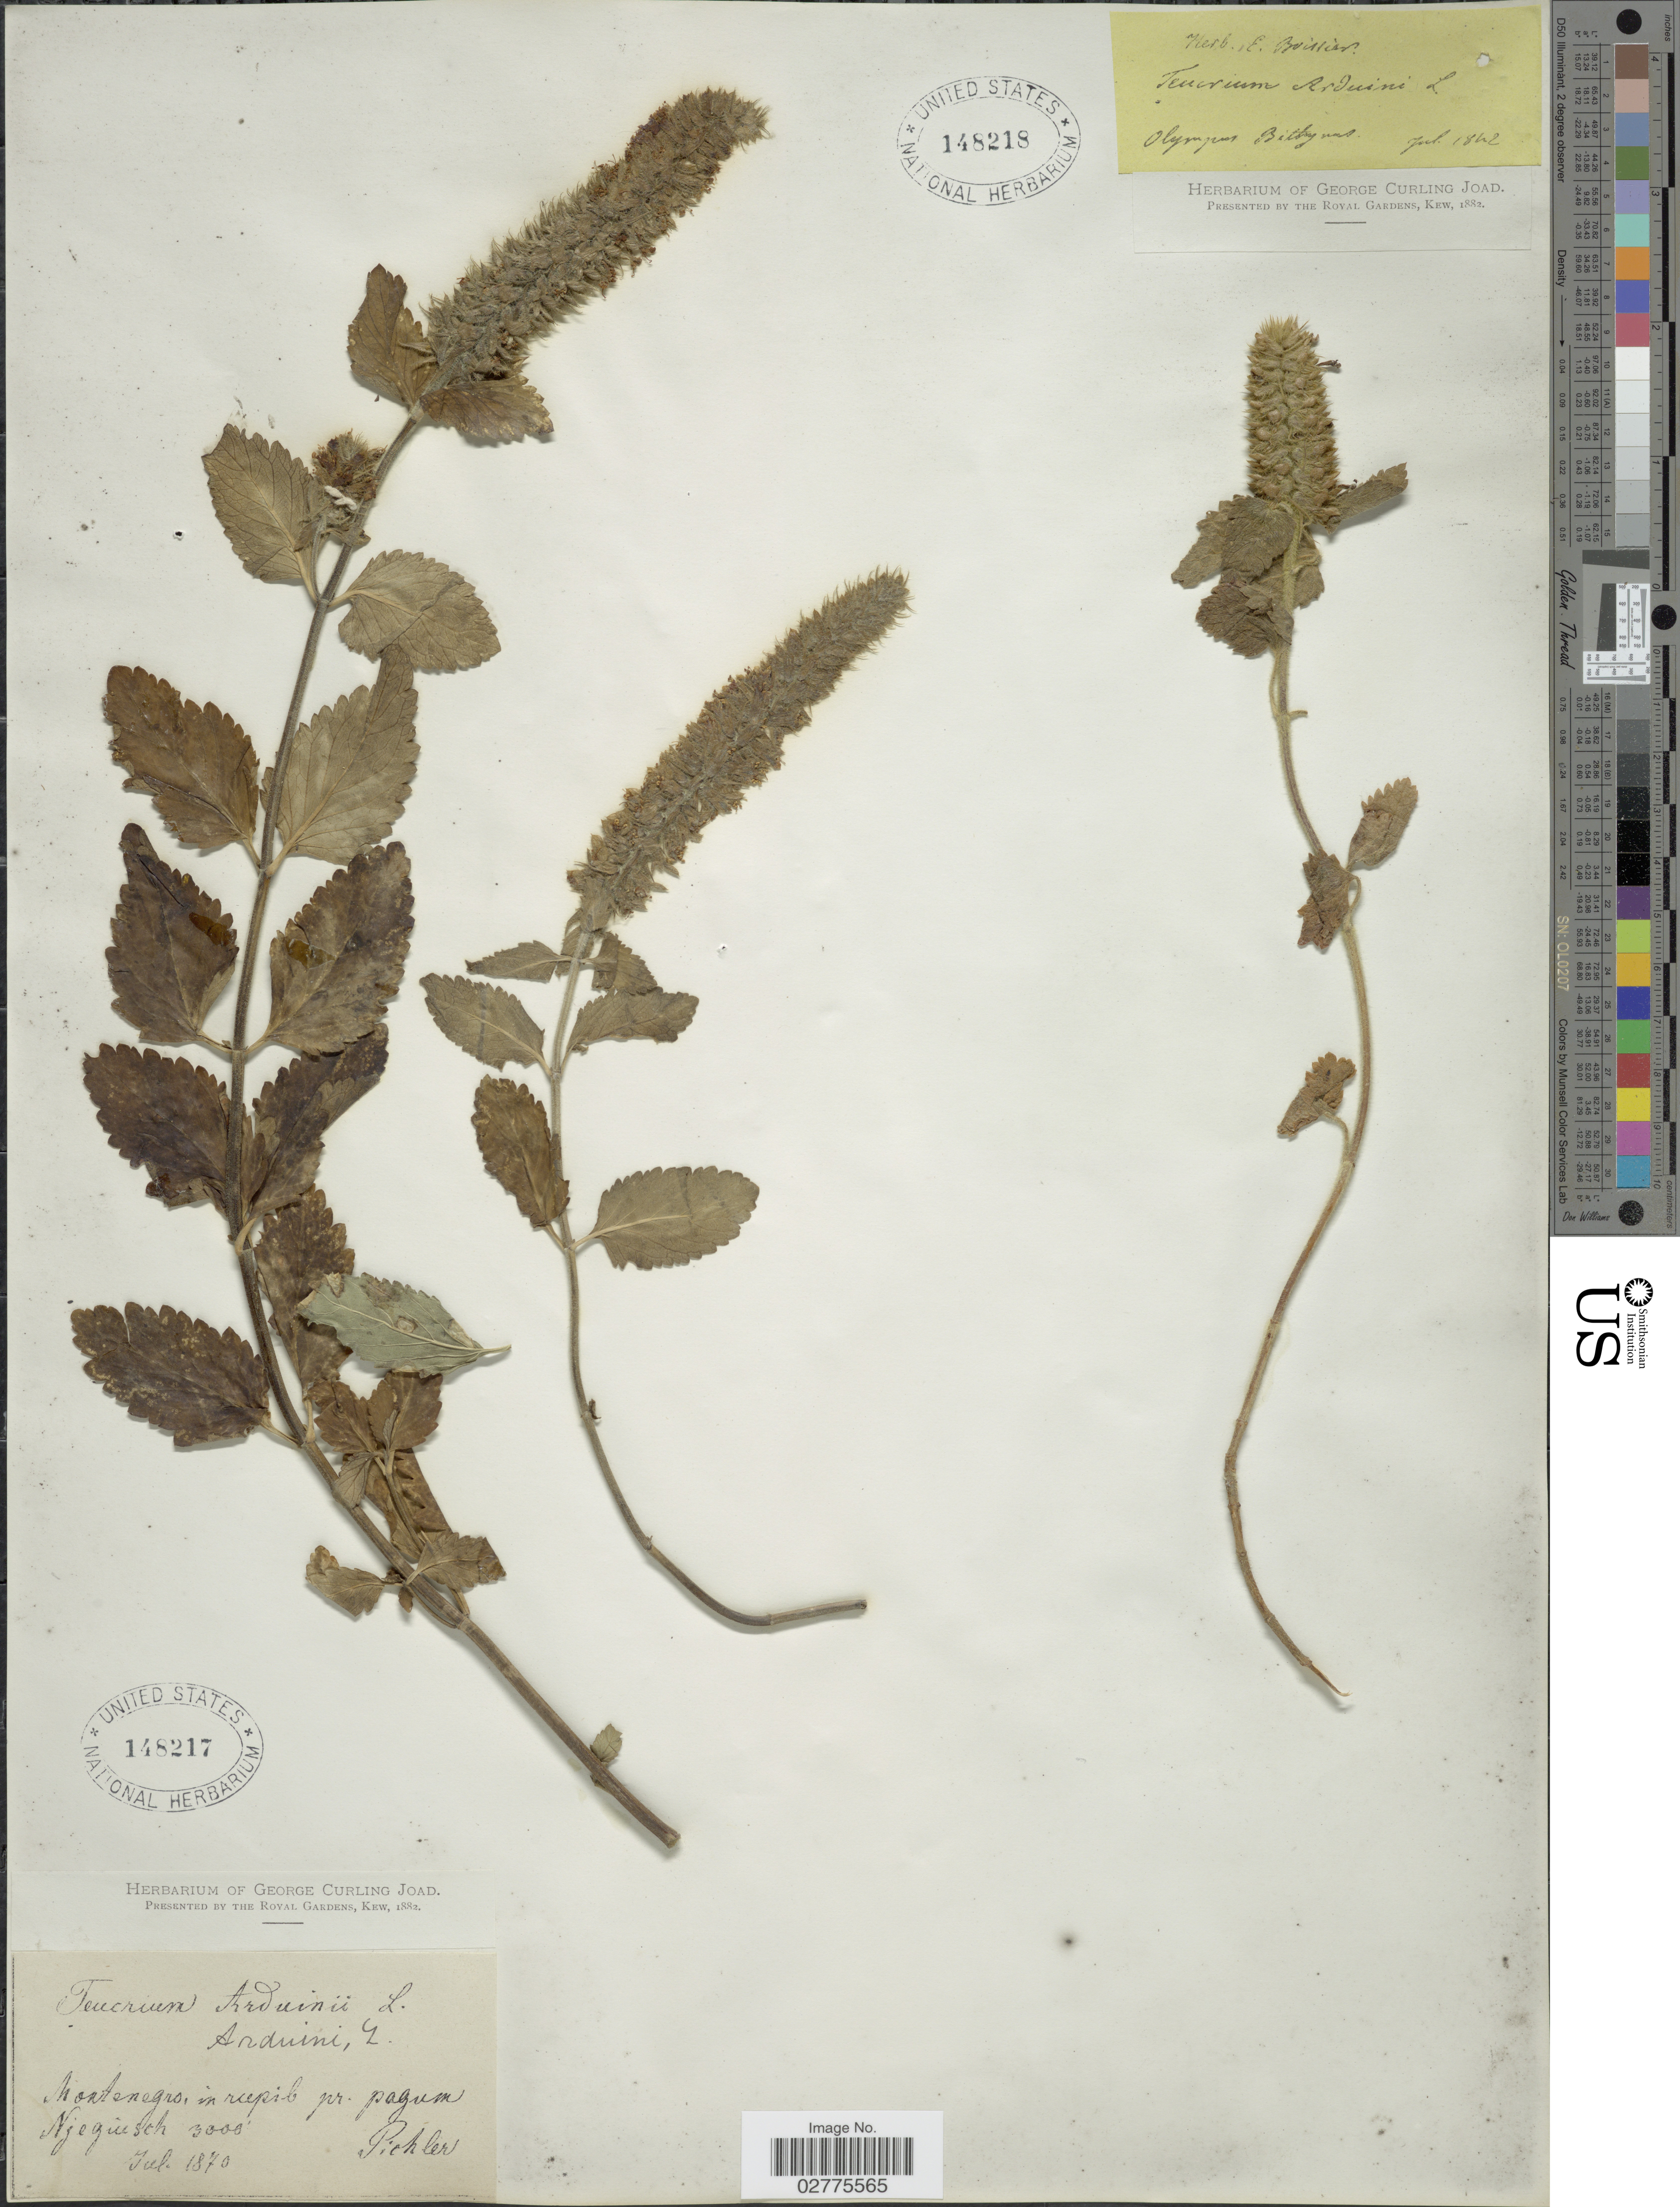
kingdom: Plantae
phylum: Tracheophyta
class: Magnoliopsida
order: Lamiales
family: Lamiaceae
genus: Teucrium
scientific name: Teucrium arduini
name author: L.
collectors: ex herb. E. Boissier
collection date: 1842-07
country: Turkey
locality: Olympus Bithynus.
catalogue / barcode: US 148218-2